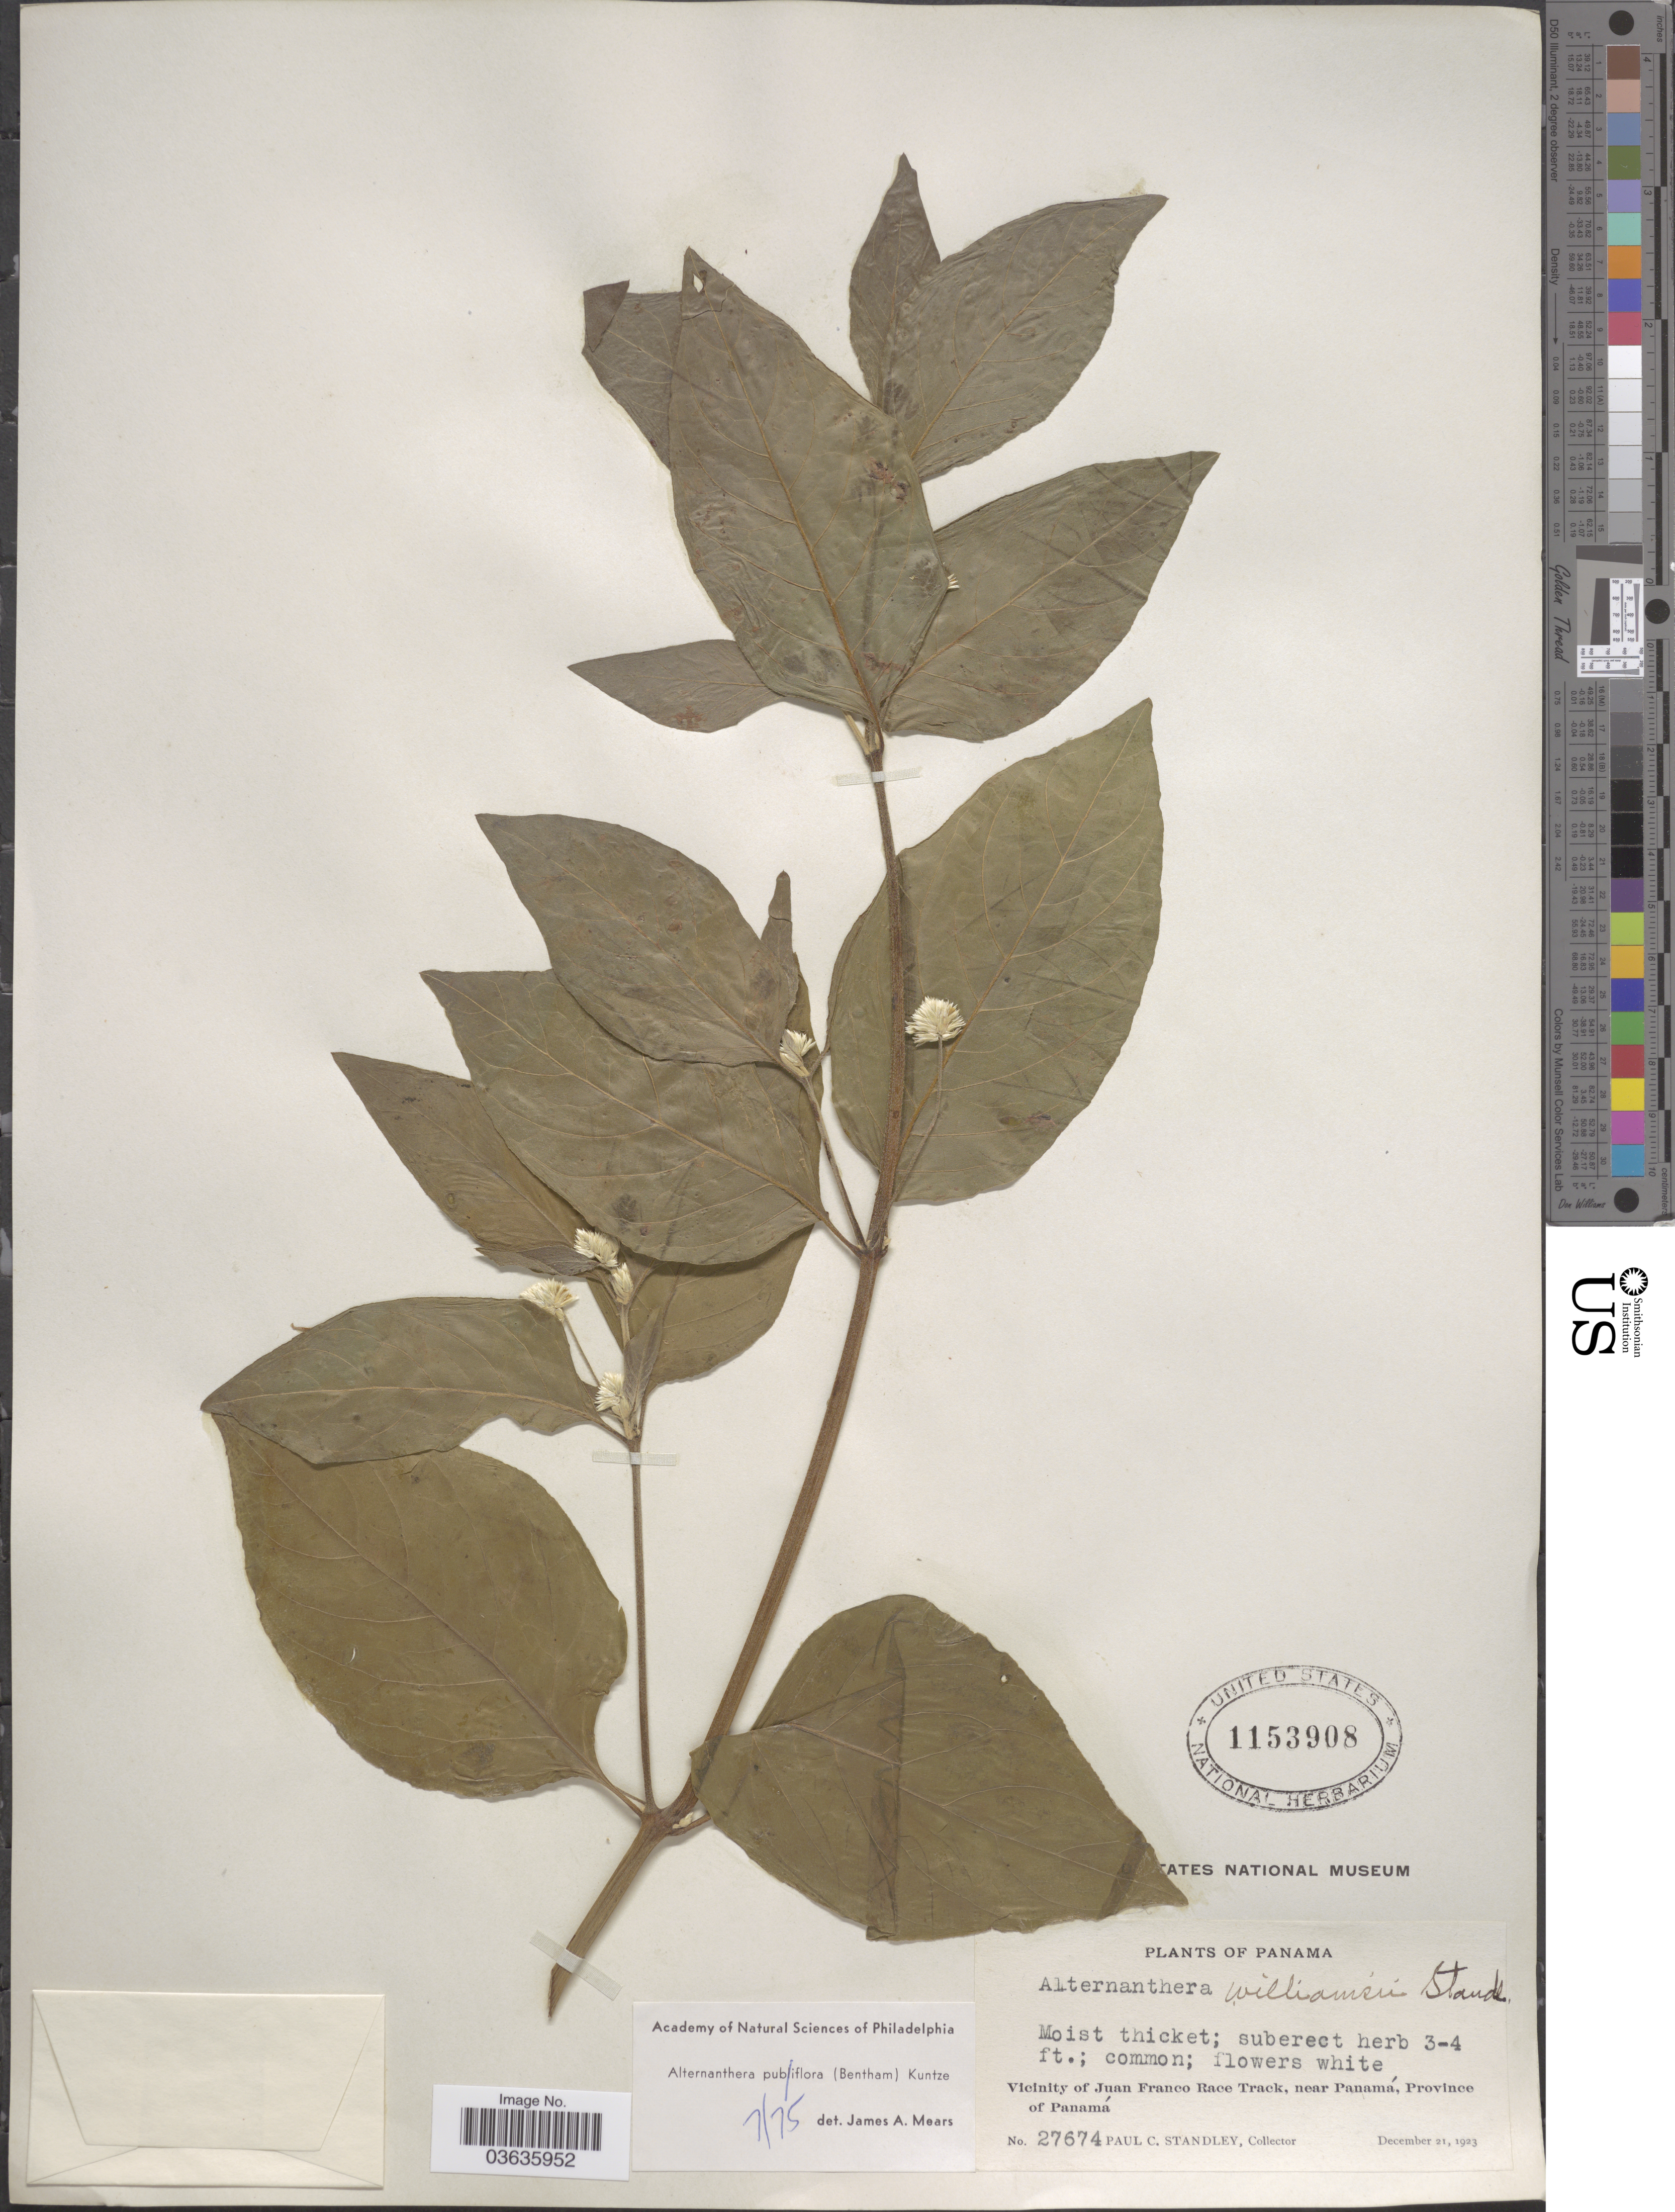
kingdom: Plantae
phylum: Tracheophyta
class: Magnoliopsida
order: Caryophyllales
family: Amaranthaceae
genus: Alternanthera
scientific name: Alternanthera pubiflora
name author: (Benth.) Kuntze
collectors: P. C. Standley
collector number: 27674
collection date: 1923-12-21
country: Panama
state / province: Panamá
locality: Vicinity of Juan Franco Race Track, near Panamá.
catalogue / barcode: US 1153908